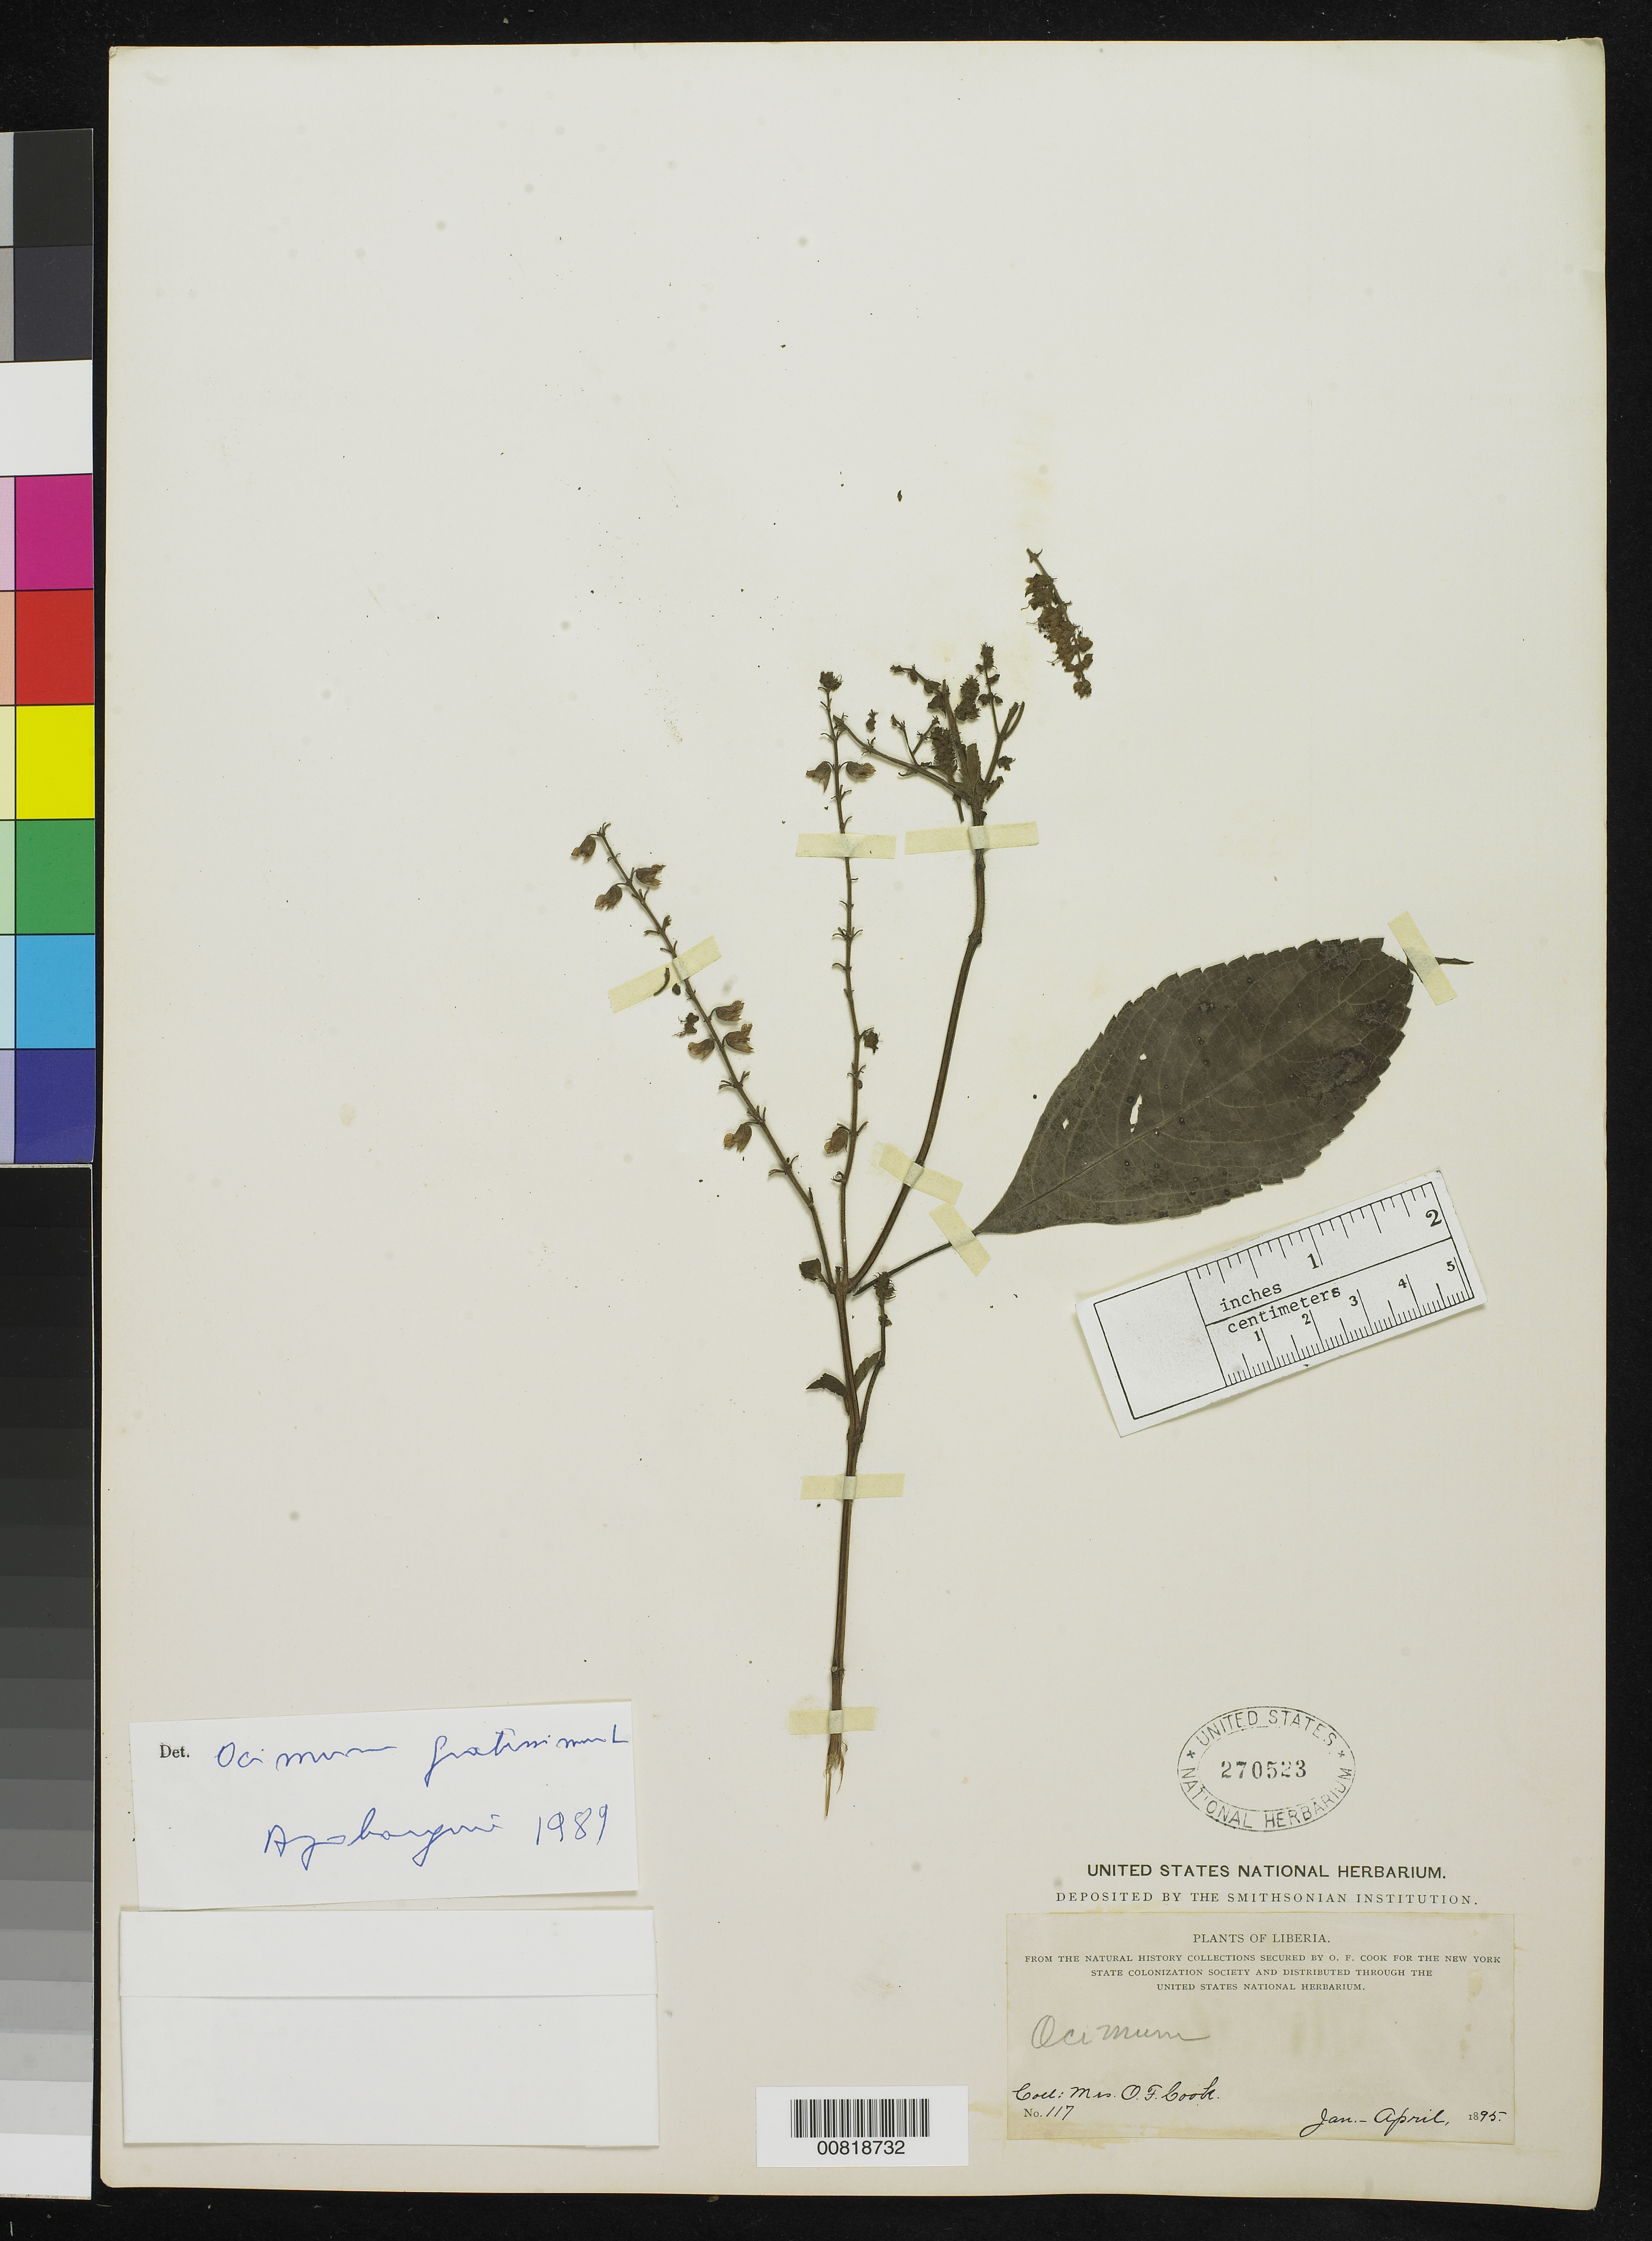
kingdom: Plantae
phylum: Tracheophyta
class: Magnoliopsida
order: Lamiales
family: Lamiaceae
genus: Ocimum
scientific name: Ocimum gratissimum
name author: L.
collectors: Alice C. Cook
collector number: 117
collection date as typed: Jan 1895 to -- Apr 1895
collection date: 1895-01/1895-04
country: Liberia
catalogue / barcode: US 270523